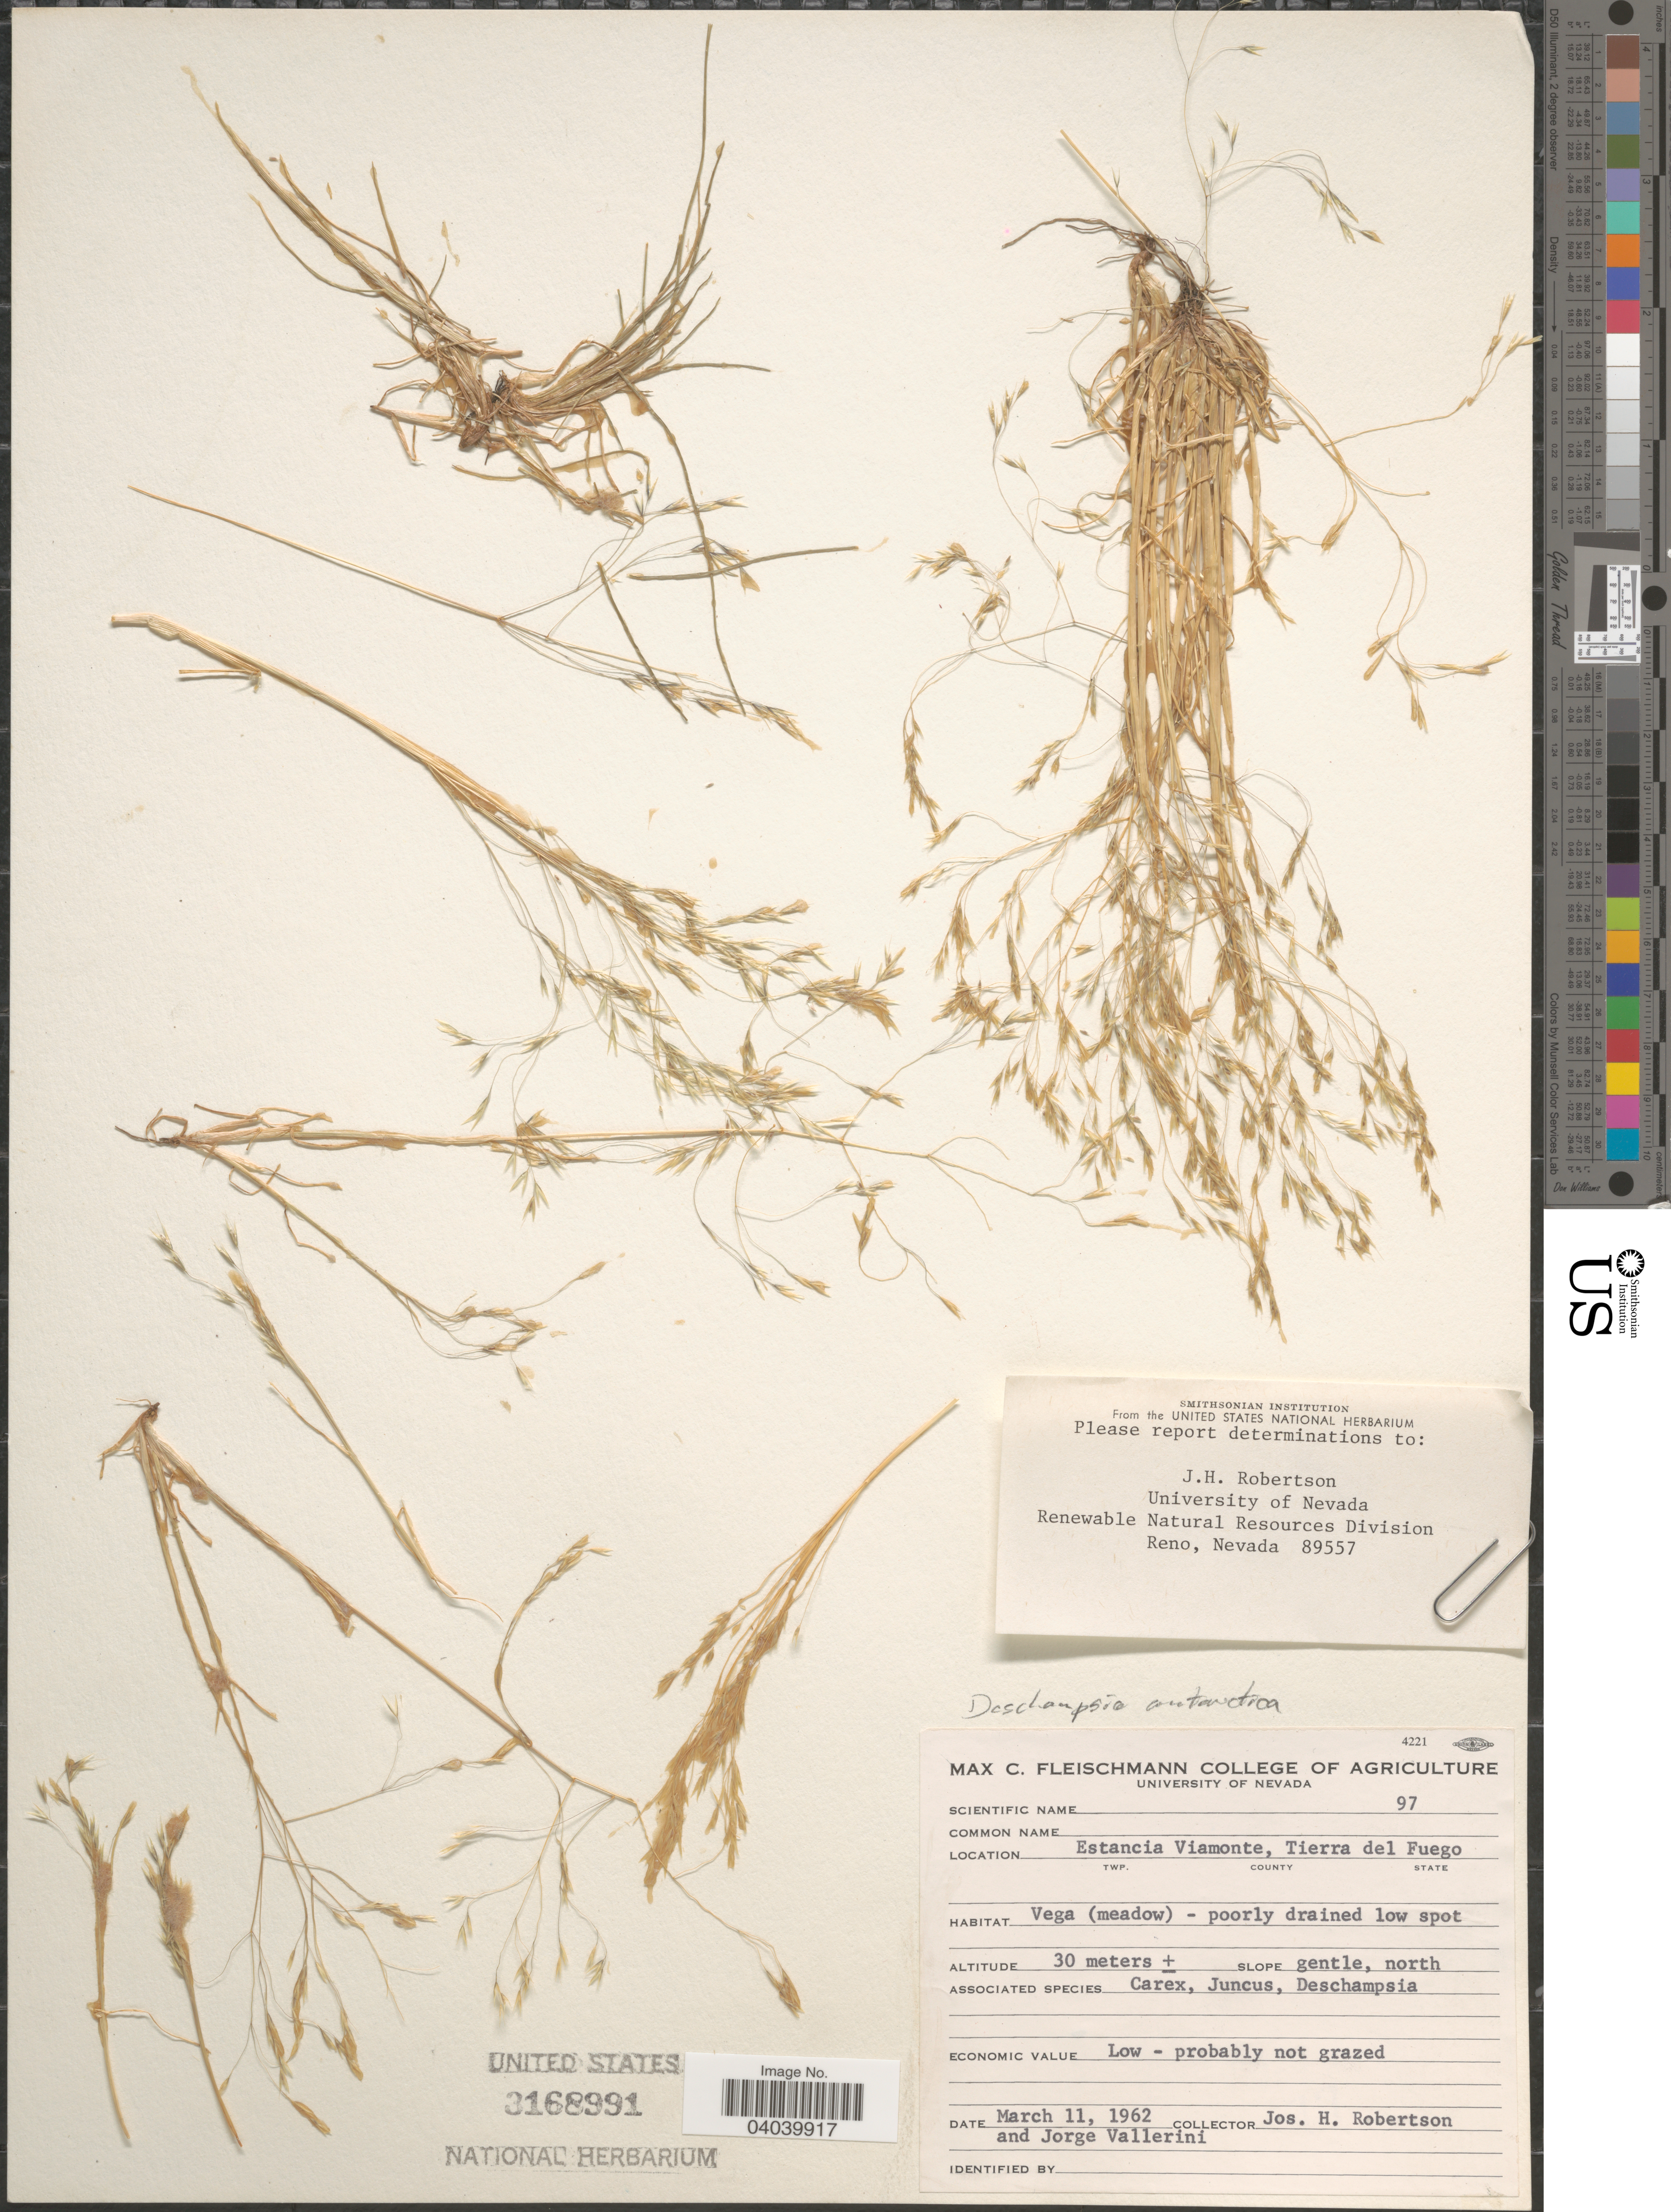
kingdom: Plantae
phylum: Tracheophyta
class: Liliopsida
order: Poales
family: Poaceae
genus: Deschampsia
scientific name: Deschampsia antarctica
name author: É. Desv.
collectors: J. Robertson & J. Vallerini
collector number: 97?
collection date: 1962-03-11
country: Argentina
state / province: Tierra del Fuego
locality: Estancia Viamonte, Tierra del Fuego.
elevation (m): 30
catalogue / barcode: US 3168991